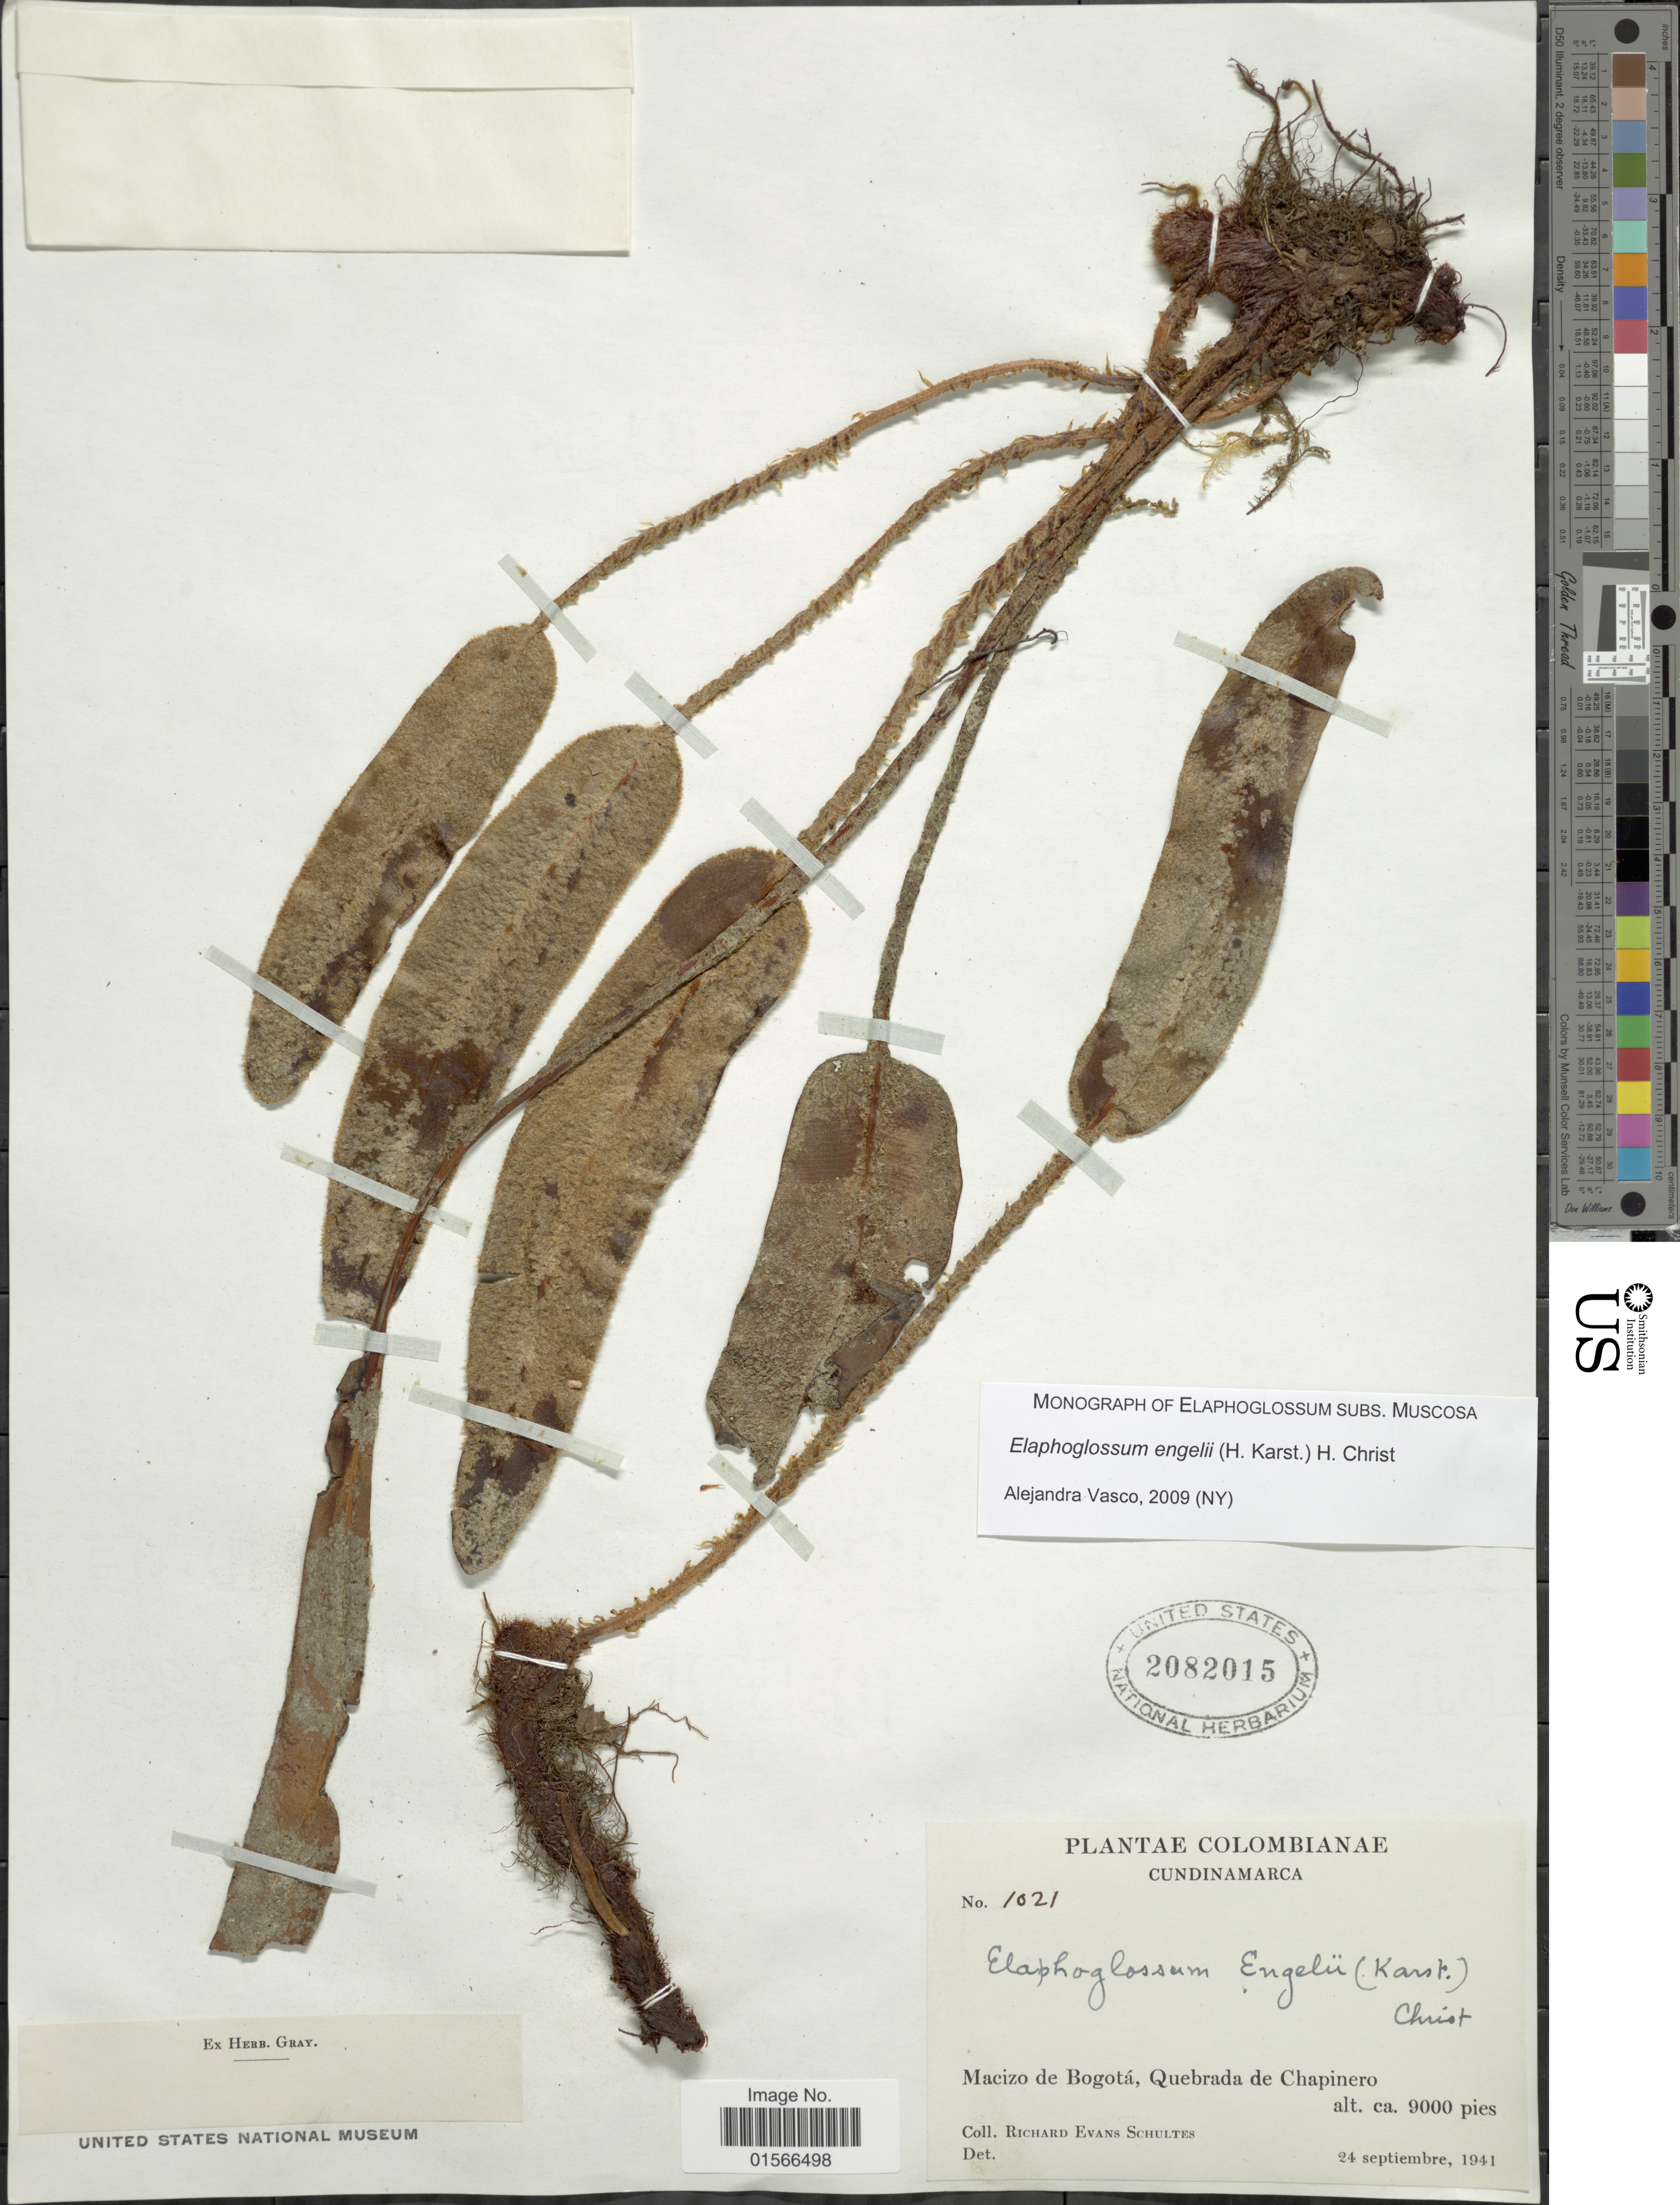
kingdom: Plantae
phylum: Tracheophyta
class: Polypodiopsida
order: Polypodiales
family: Dryopteridaceae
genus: Elaphoglossum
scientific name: Elaphoglossum engelii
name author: (H. Karst.) Christ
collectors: R. E. Schultes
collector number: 1021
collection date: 1941-09-24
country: Colombia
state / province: Cundinamarca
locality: Macizo de Bogotá, Quebrada de Chapinero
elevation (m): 2743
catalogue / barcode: US 2082015